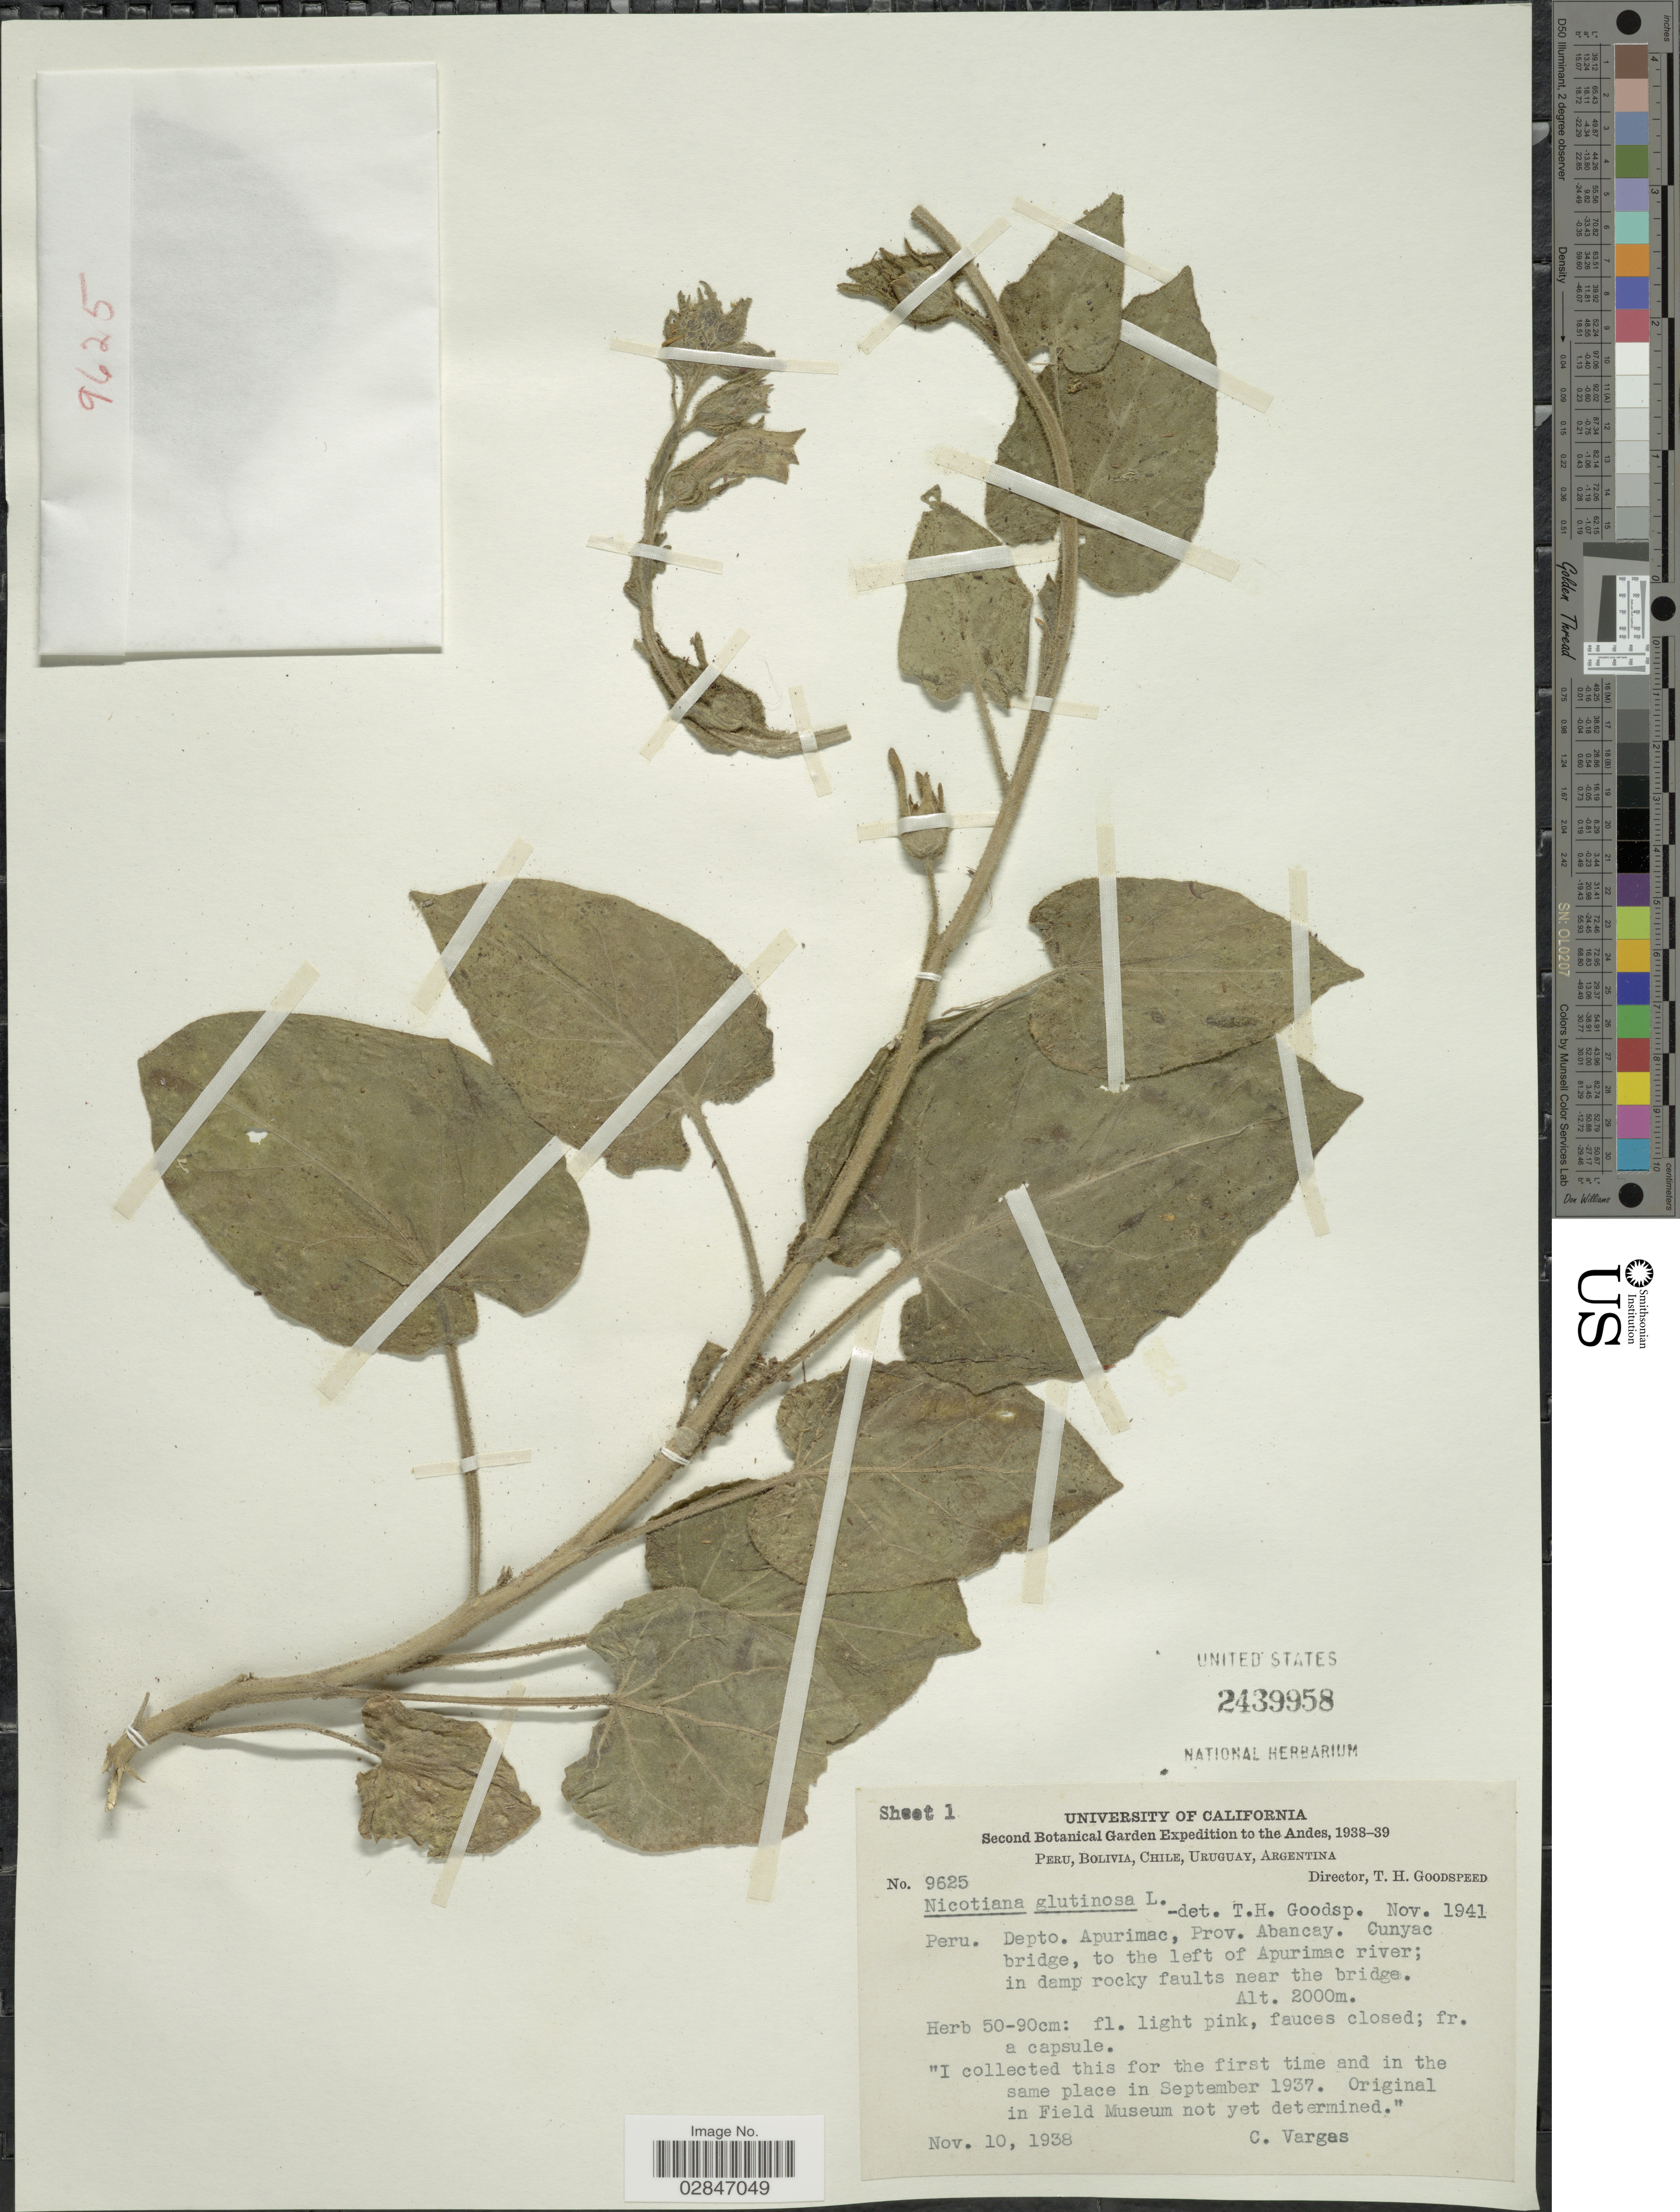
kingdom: Plantae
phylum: Tracheophyta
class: Magnoliopsida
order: Solanales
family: Solanaceae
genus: Nicotiana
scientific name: Nicotiana glutinosa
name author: L.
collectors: C. Vargas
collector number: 9625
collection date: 1938-11-10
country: Peru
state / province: Apurímac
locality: Depto. Apurimac, Prov. Abancay, Cunyac bridge, to the left of Apurimac river; in damp rocky faults near the bridge, The Andes.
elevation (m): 2000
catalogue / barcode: US 2439958